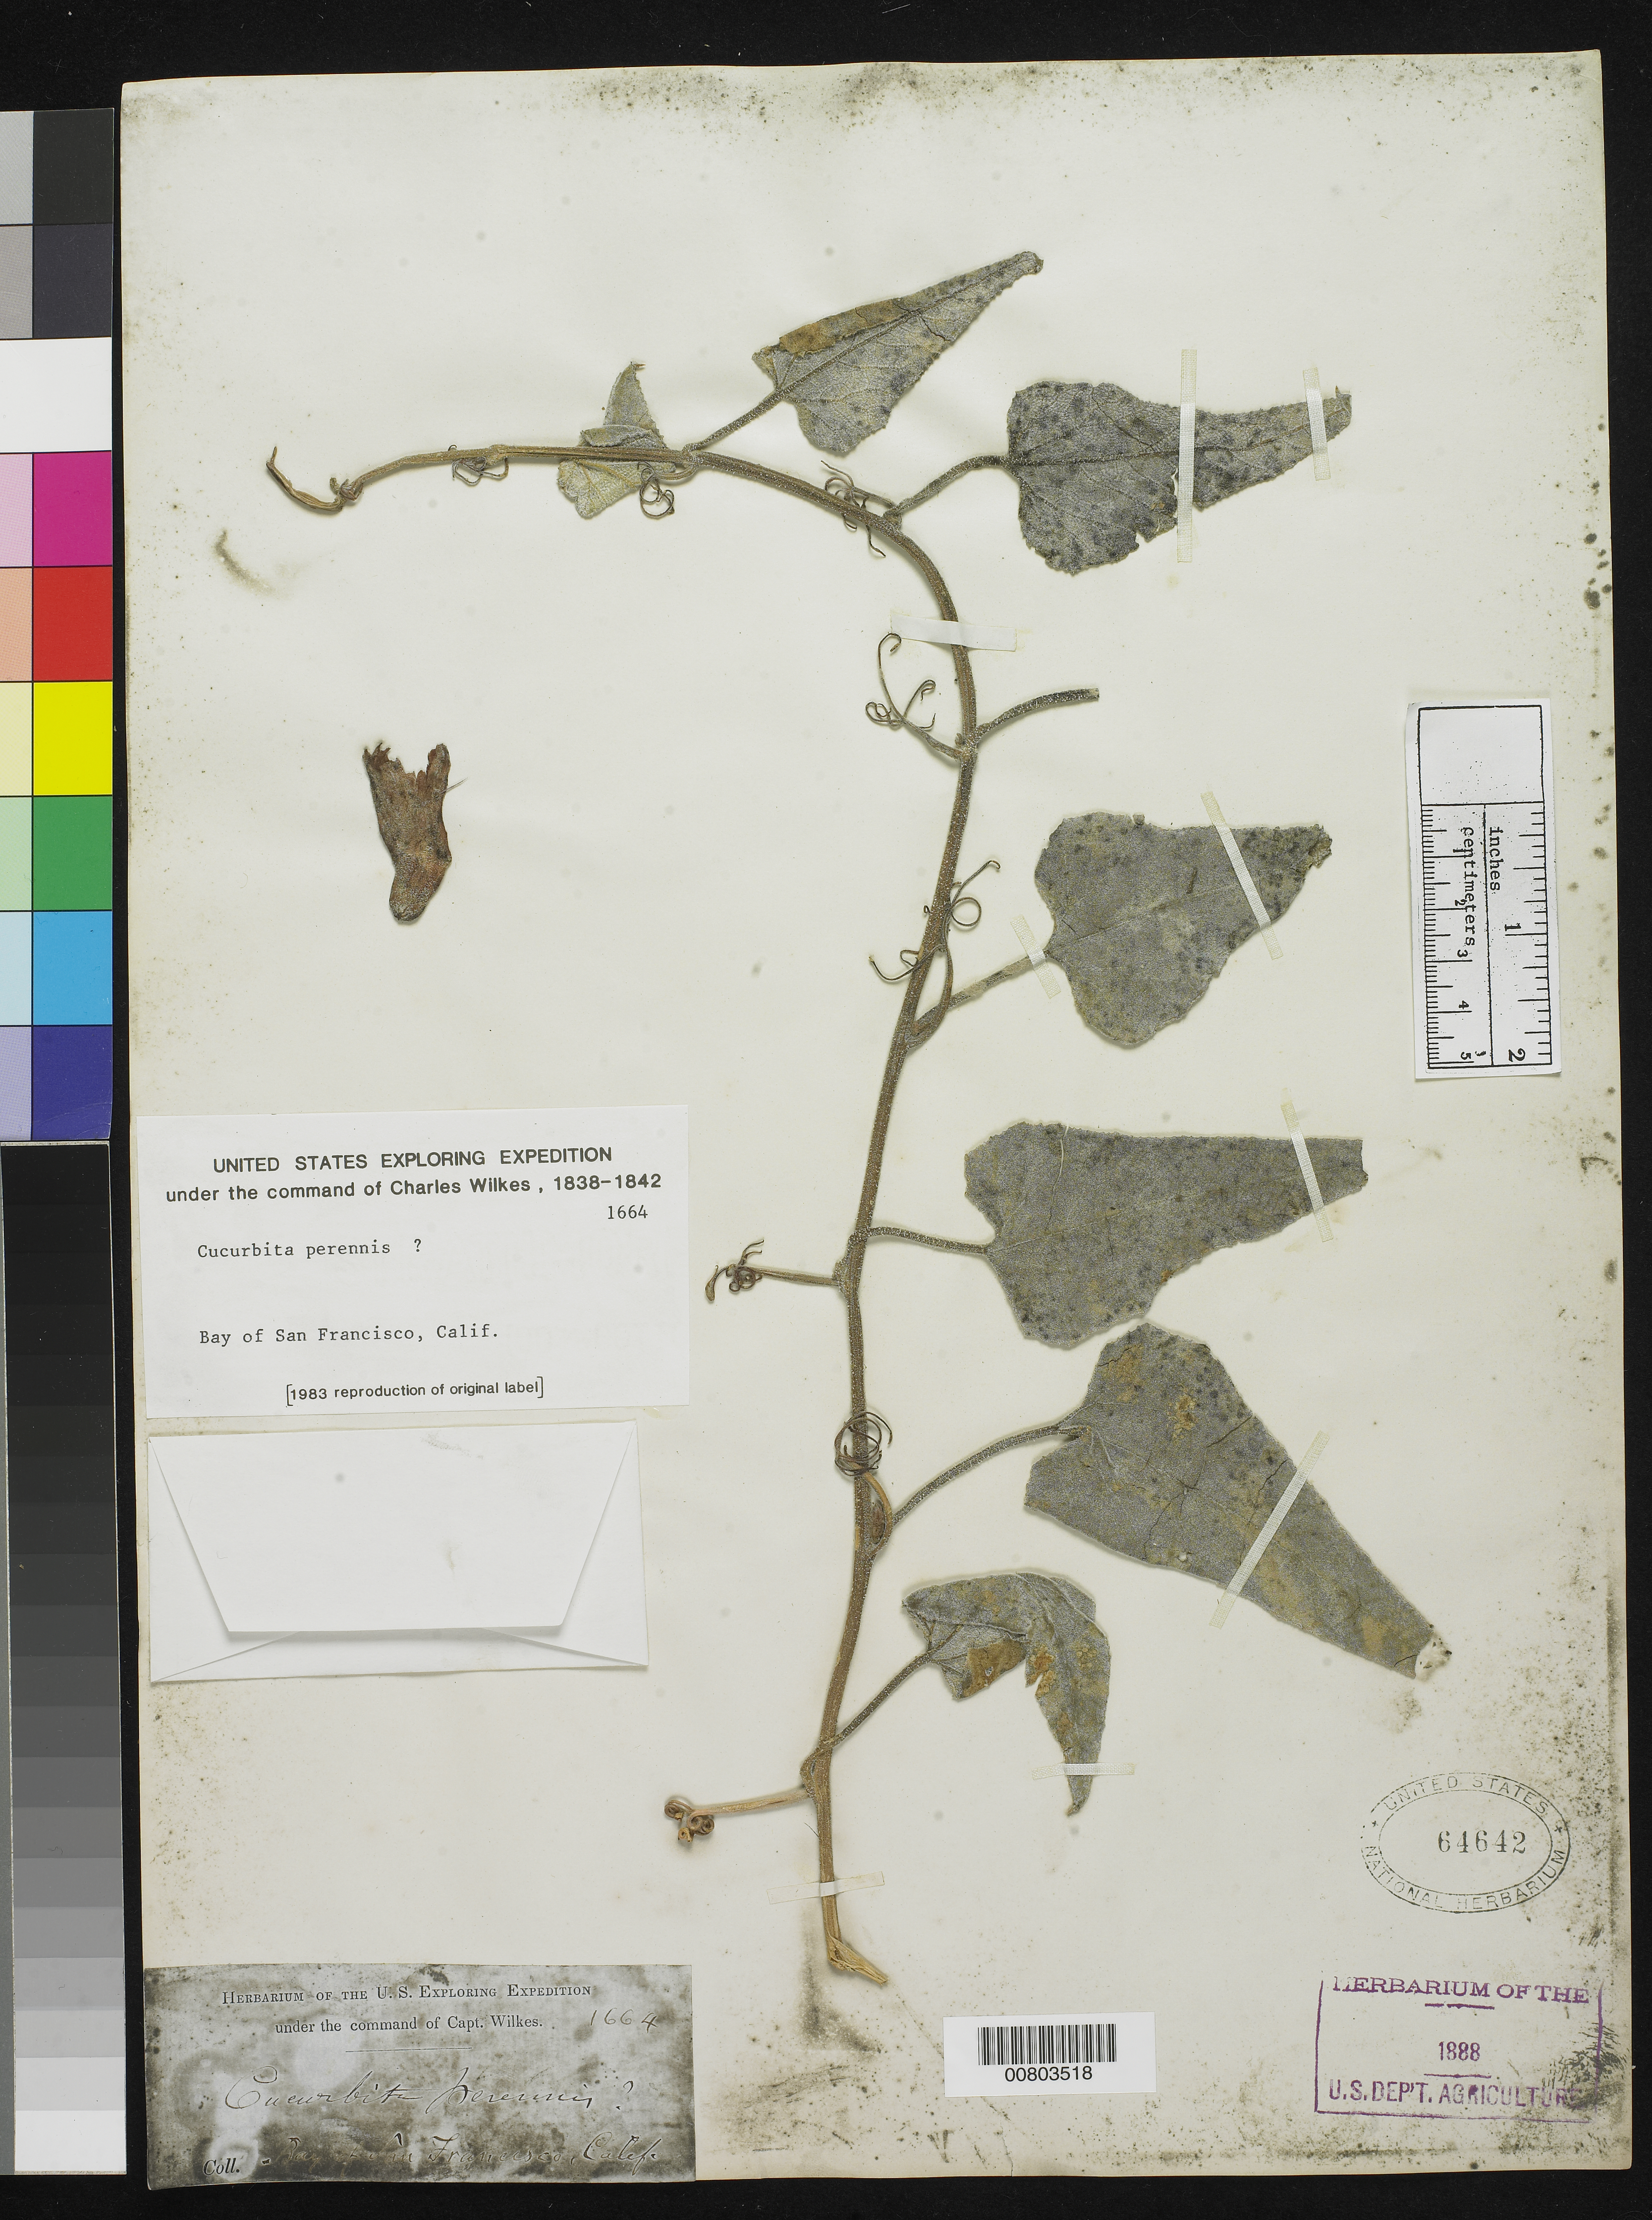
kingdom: Plantae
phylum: Tracheophyta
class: Magnoliopsida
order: Cucurbitales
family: Cucurbitaceae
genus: Cucurbita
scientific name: Cucurbita perennis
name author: A. Gray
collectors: Wilkes Explor. Exped.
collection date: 1838/1842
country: United States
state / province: California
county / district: San Francisco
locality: Bay of San Francisco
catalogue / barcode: US 64642